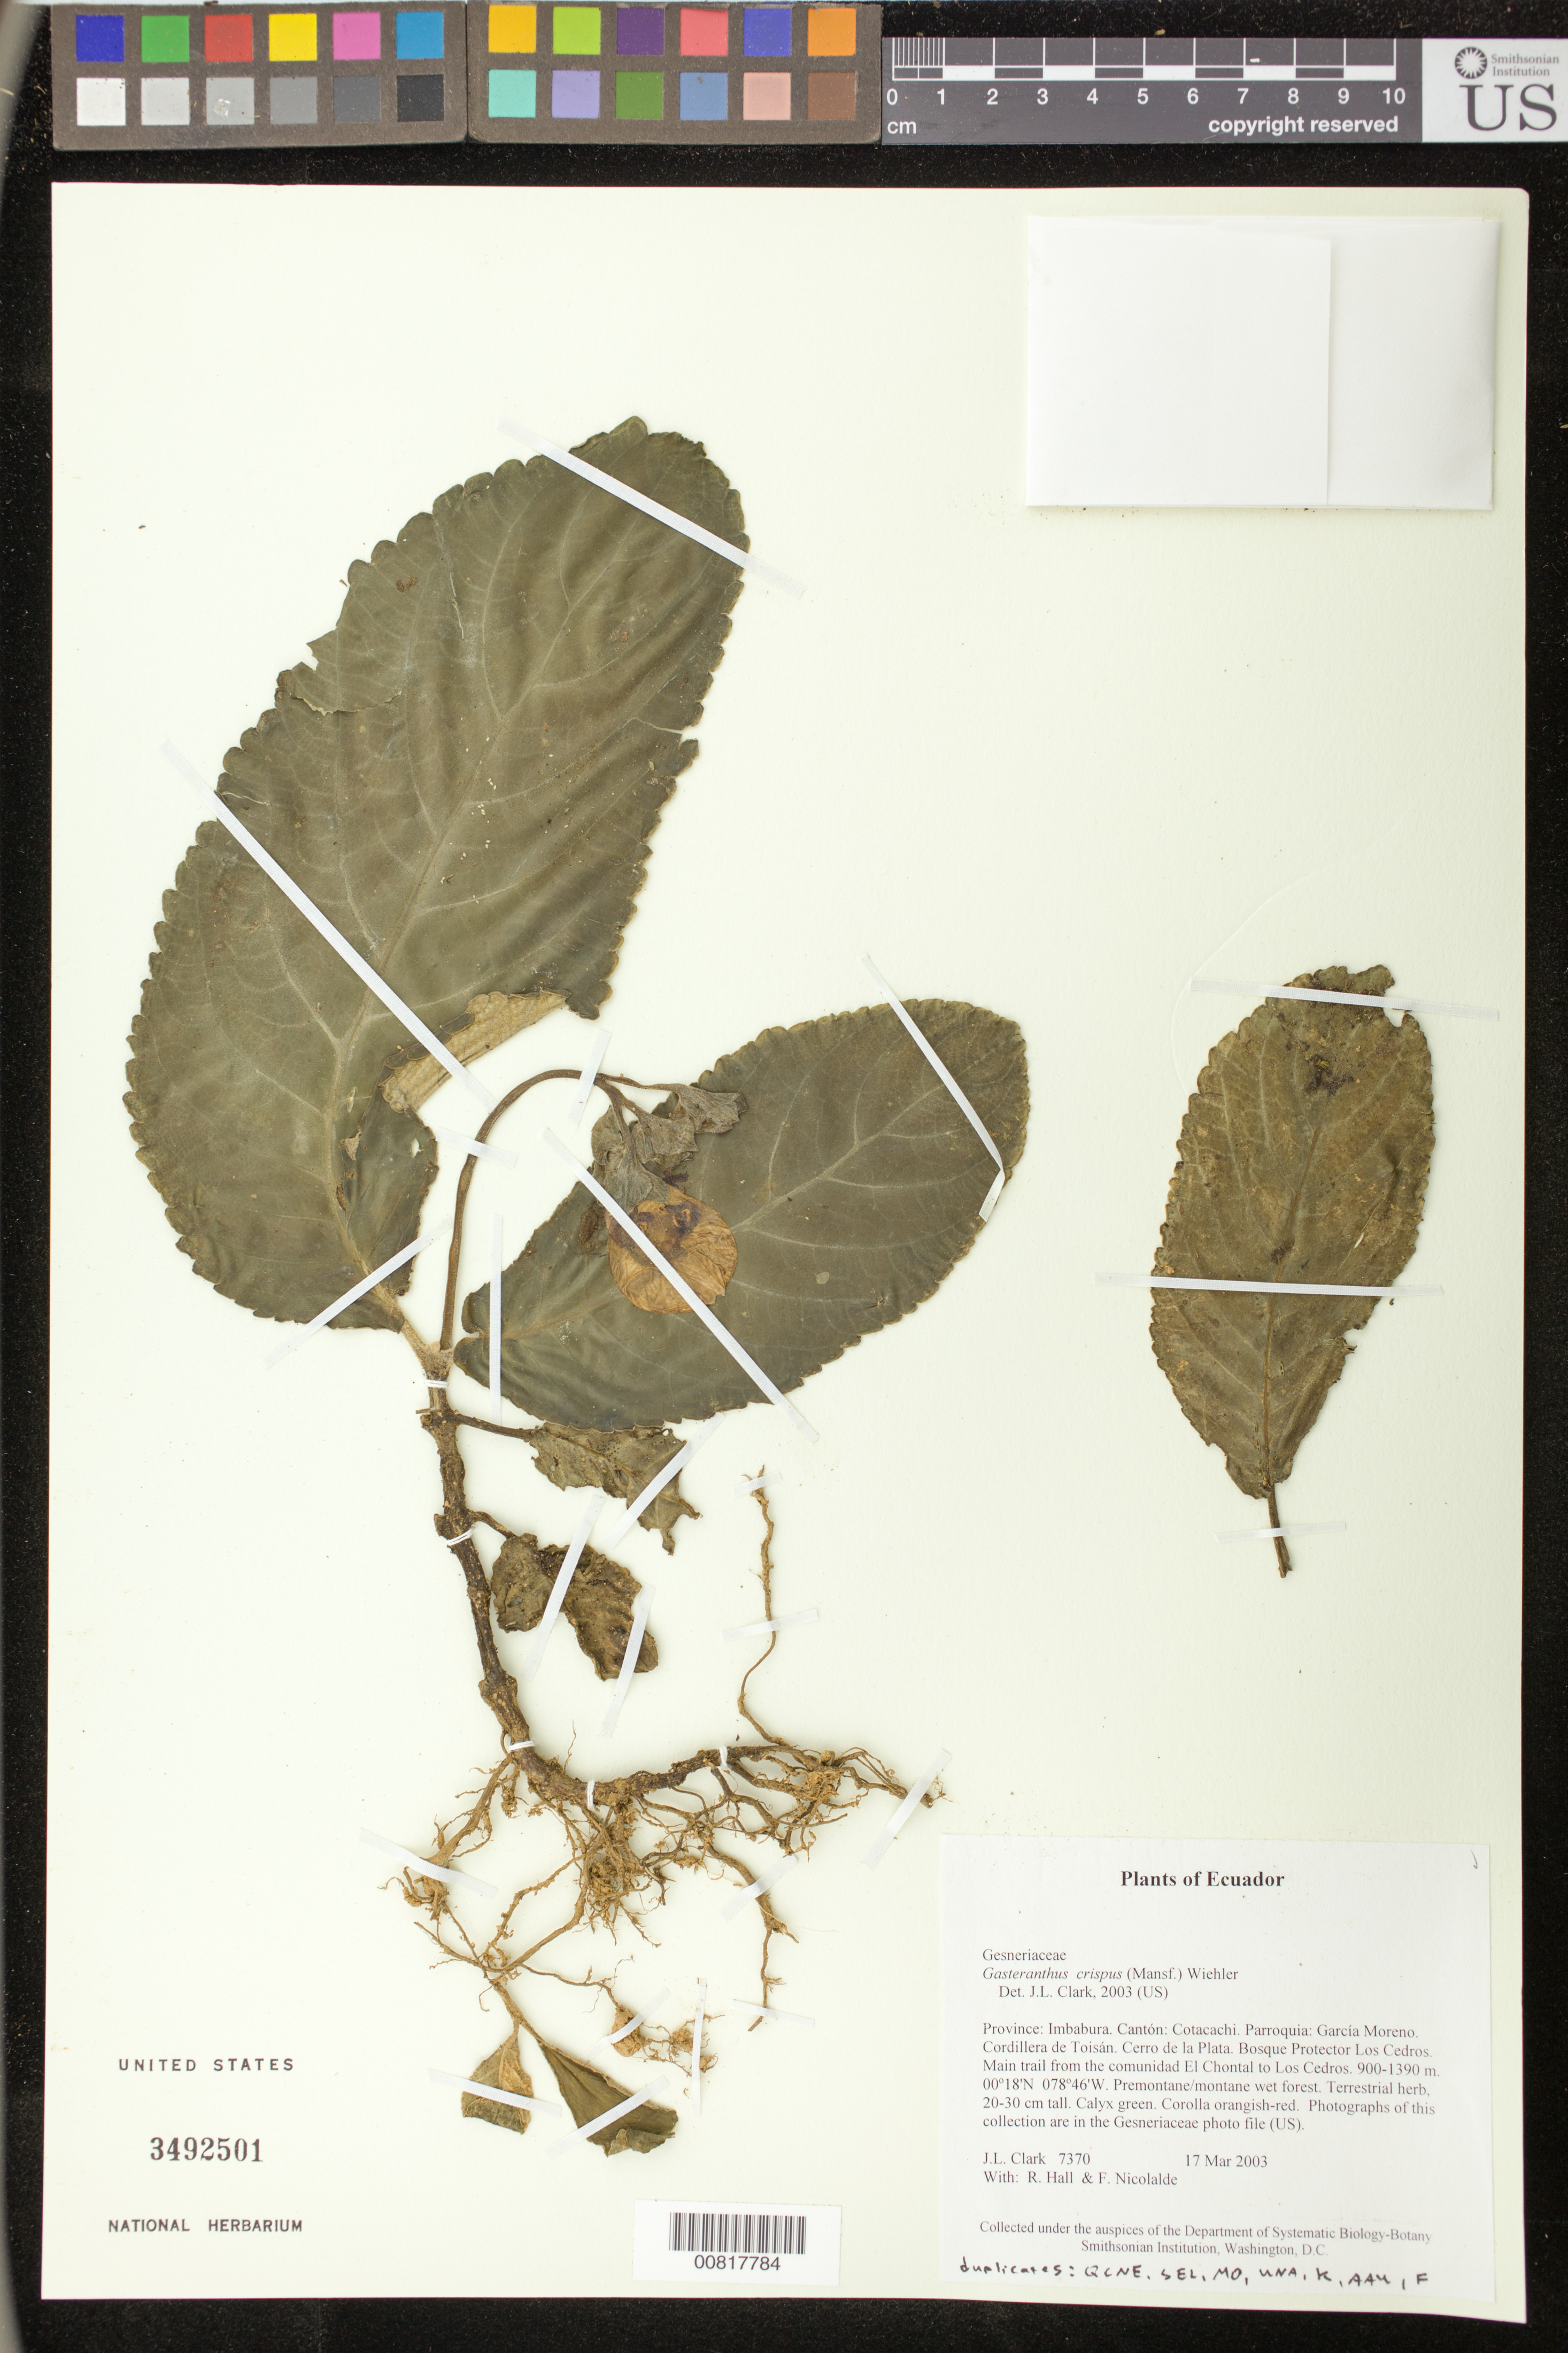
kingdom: Plantae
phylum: Tracheophyta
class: Magnoliopsida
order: Lamiales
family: Gesneriaceae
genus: Gasteranthus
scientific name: Gasteranthus crispus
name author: (Mansf.) Wiehler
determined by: Clark, J. L., (SEL), The Marie Selby Botanical Garden (UNITED STATES)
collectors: J. L. Clark, R. Hall & F. Nicolalde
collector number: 7370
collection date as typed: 17 Mar 2003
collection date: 2003-03-17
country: Ecuador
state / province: Imbabura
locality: Cotacachi. Parroquia: García Moreno. Cordillera de Toisán. Cerro de la Plata. Bosque Protector Los Cedros. Main trail from the comunidad El Chontal to Los Cedros.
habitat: Premontane/montane wet forest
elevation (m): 900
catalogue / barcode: US 3492501